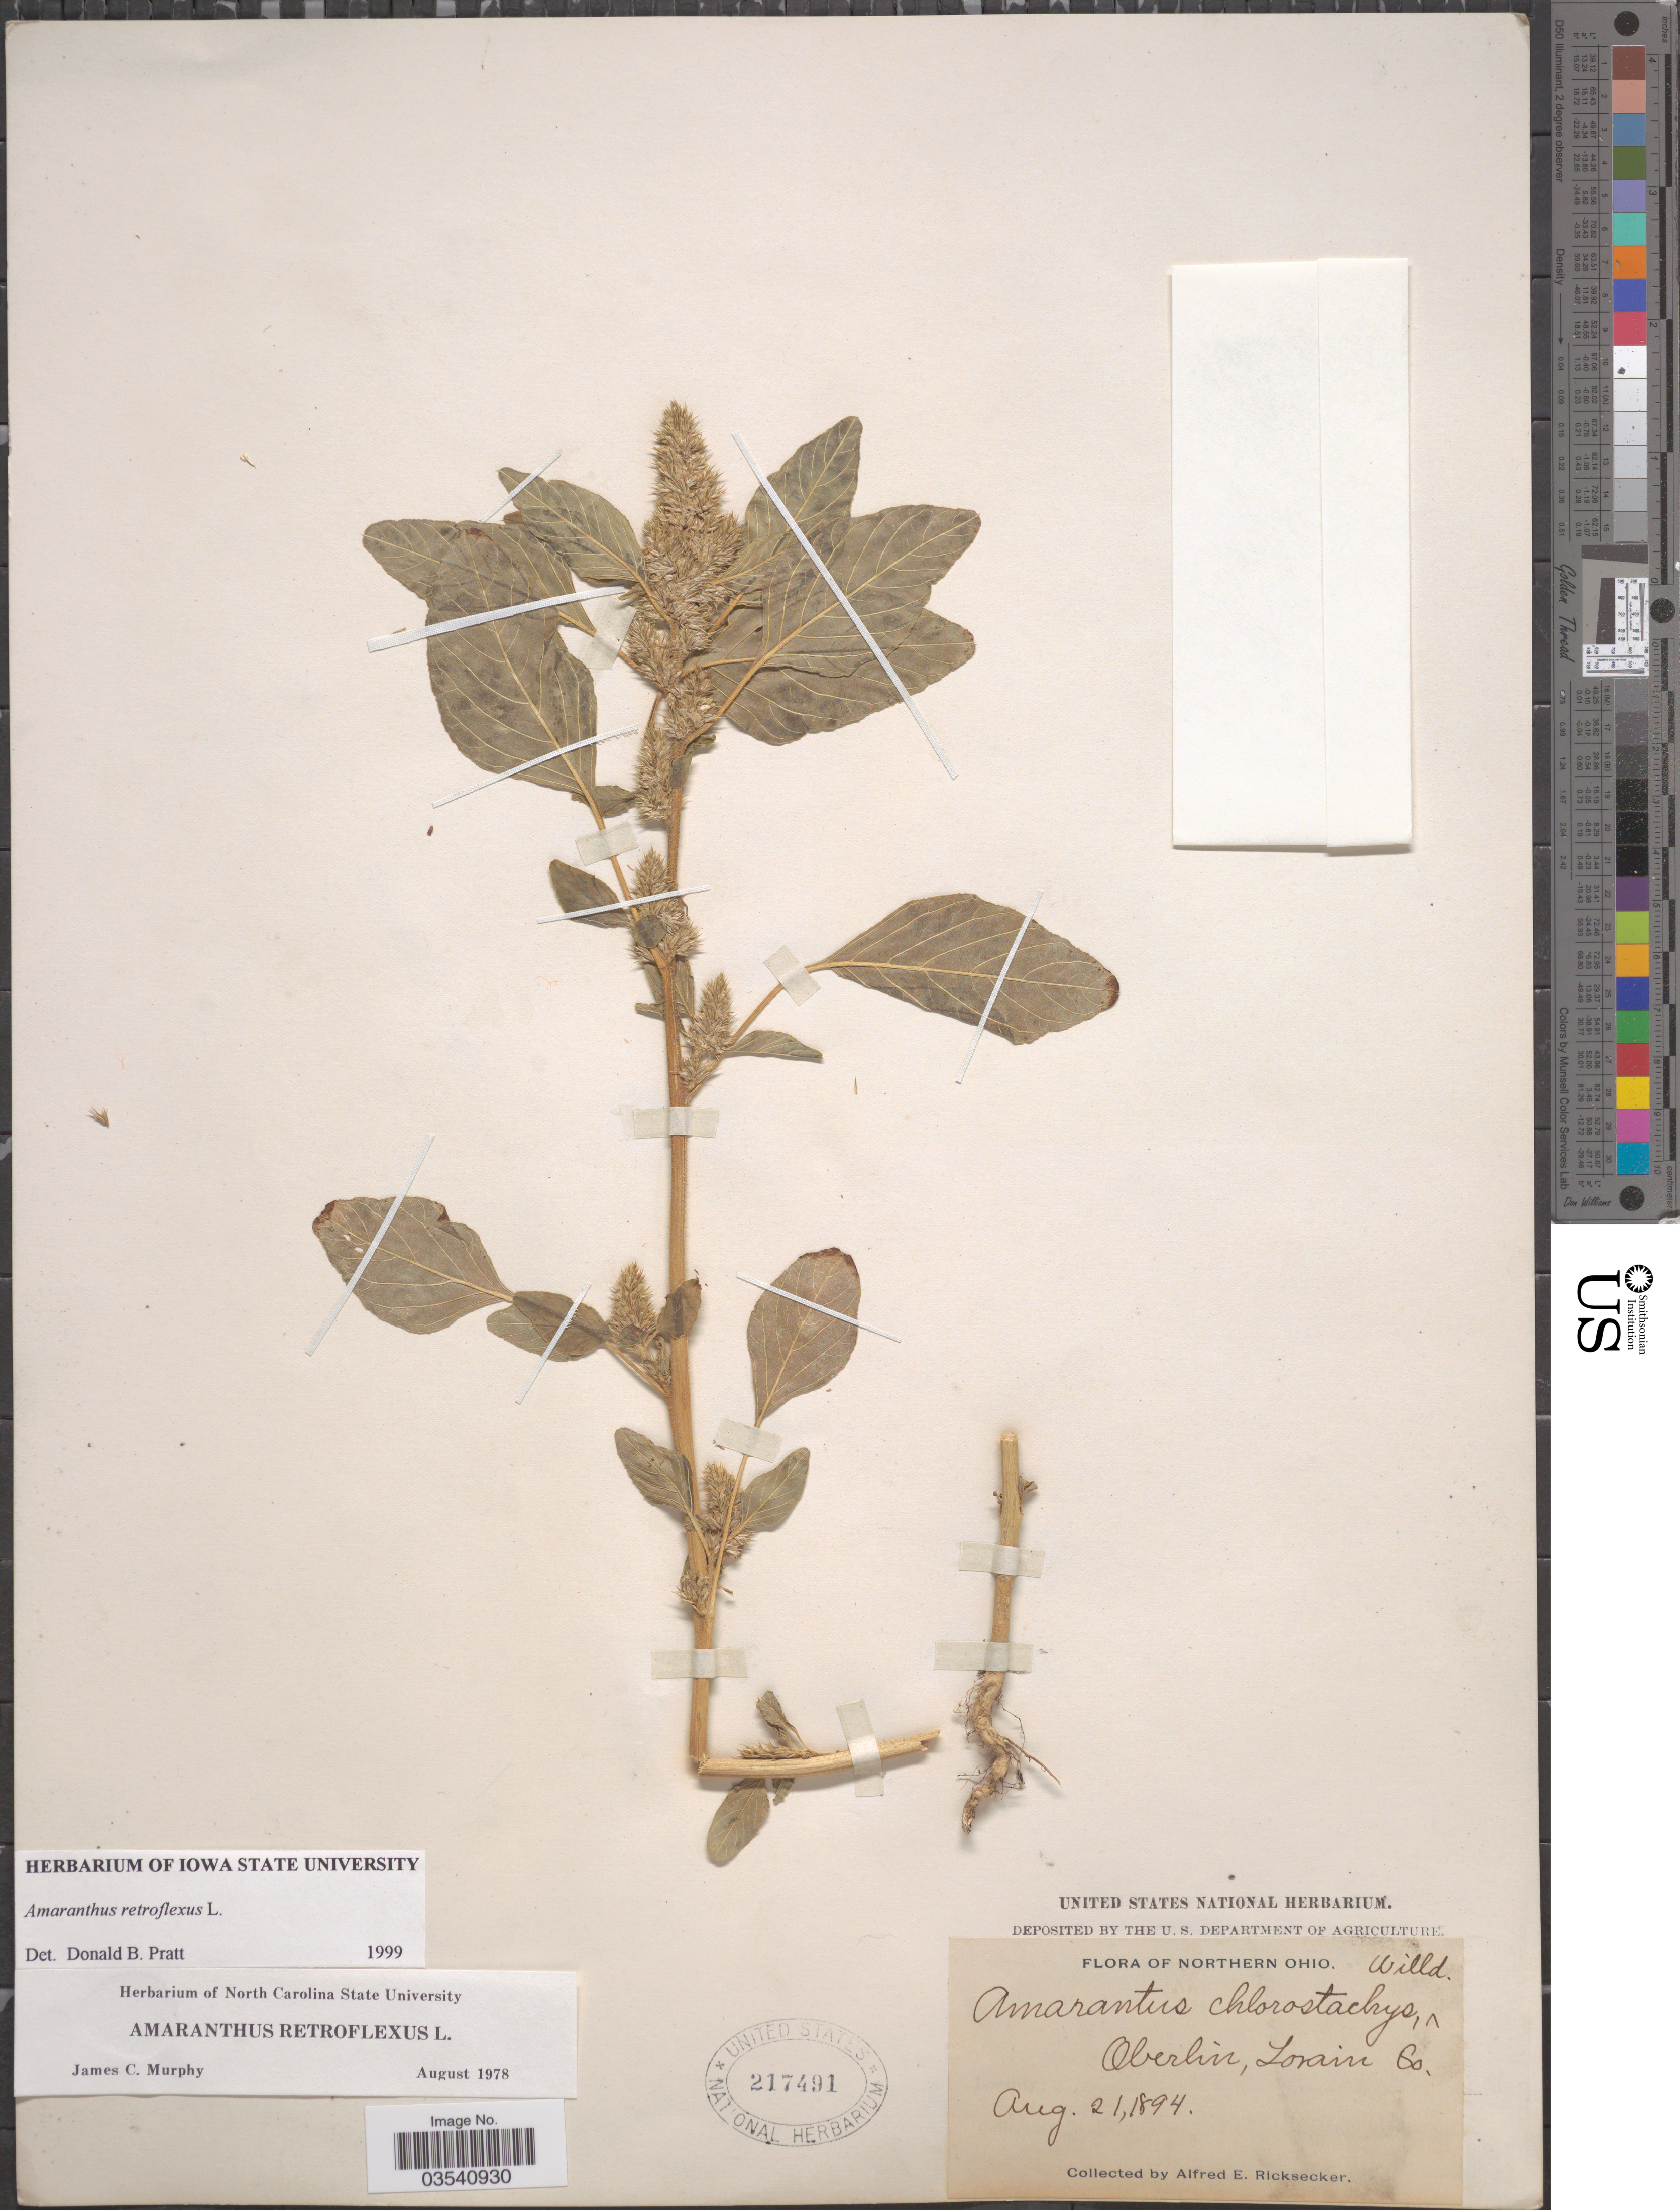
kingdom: Plantae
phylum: Tracheophyta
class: Magnoliopsida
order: Caryophyllales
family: Amaranthaceae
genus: Amaranthus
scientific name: Amaranthus retroflexus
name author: L.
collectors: A. E. Ricksecker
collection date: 1894-08-21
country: United States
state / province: Ohio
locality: Northern Ohio. Oberlin, Lorain Co.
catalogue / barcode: US 217491